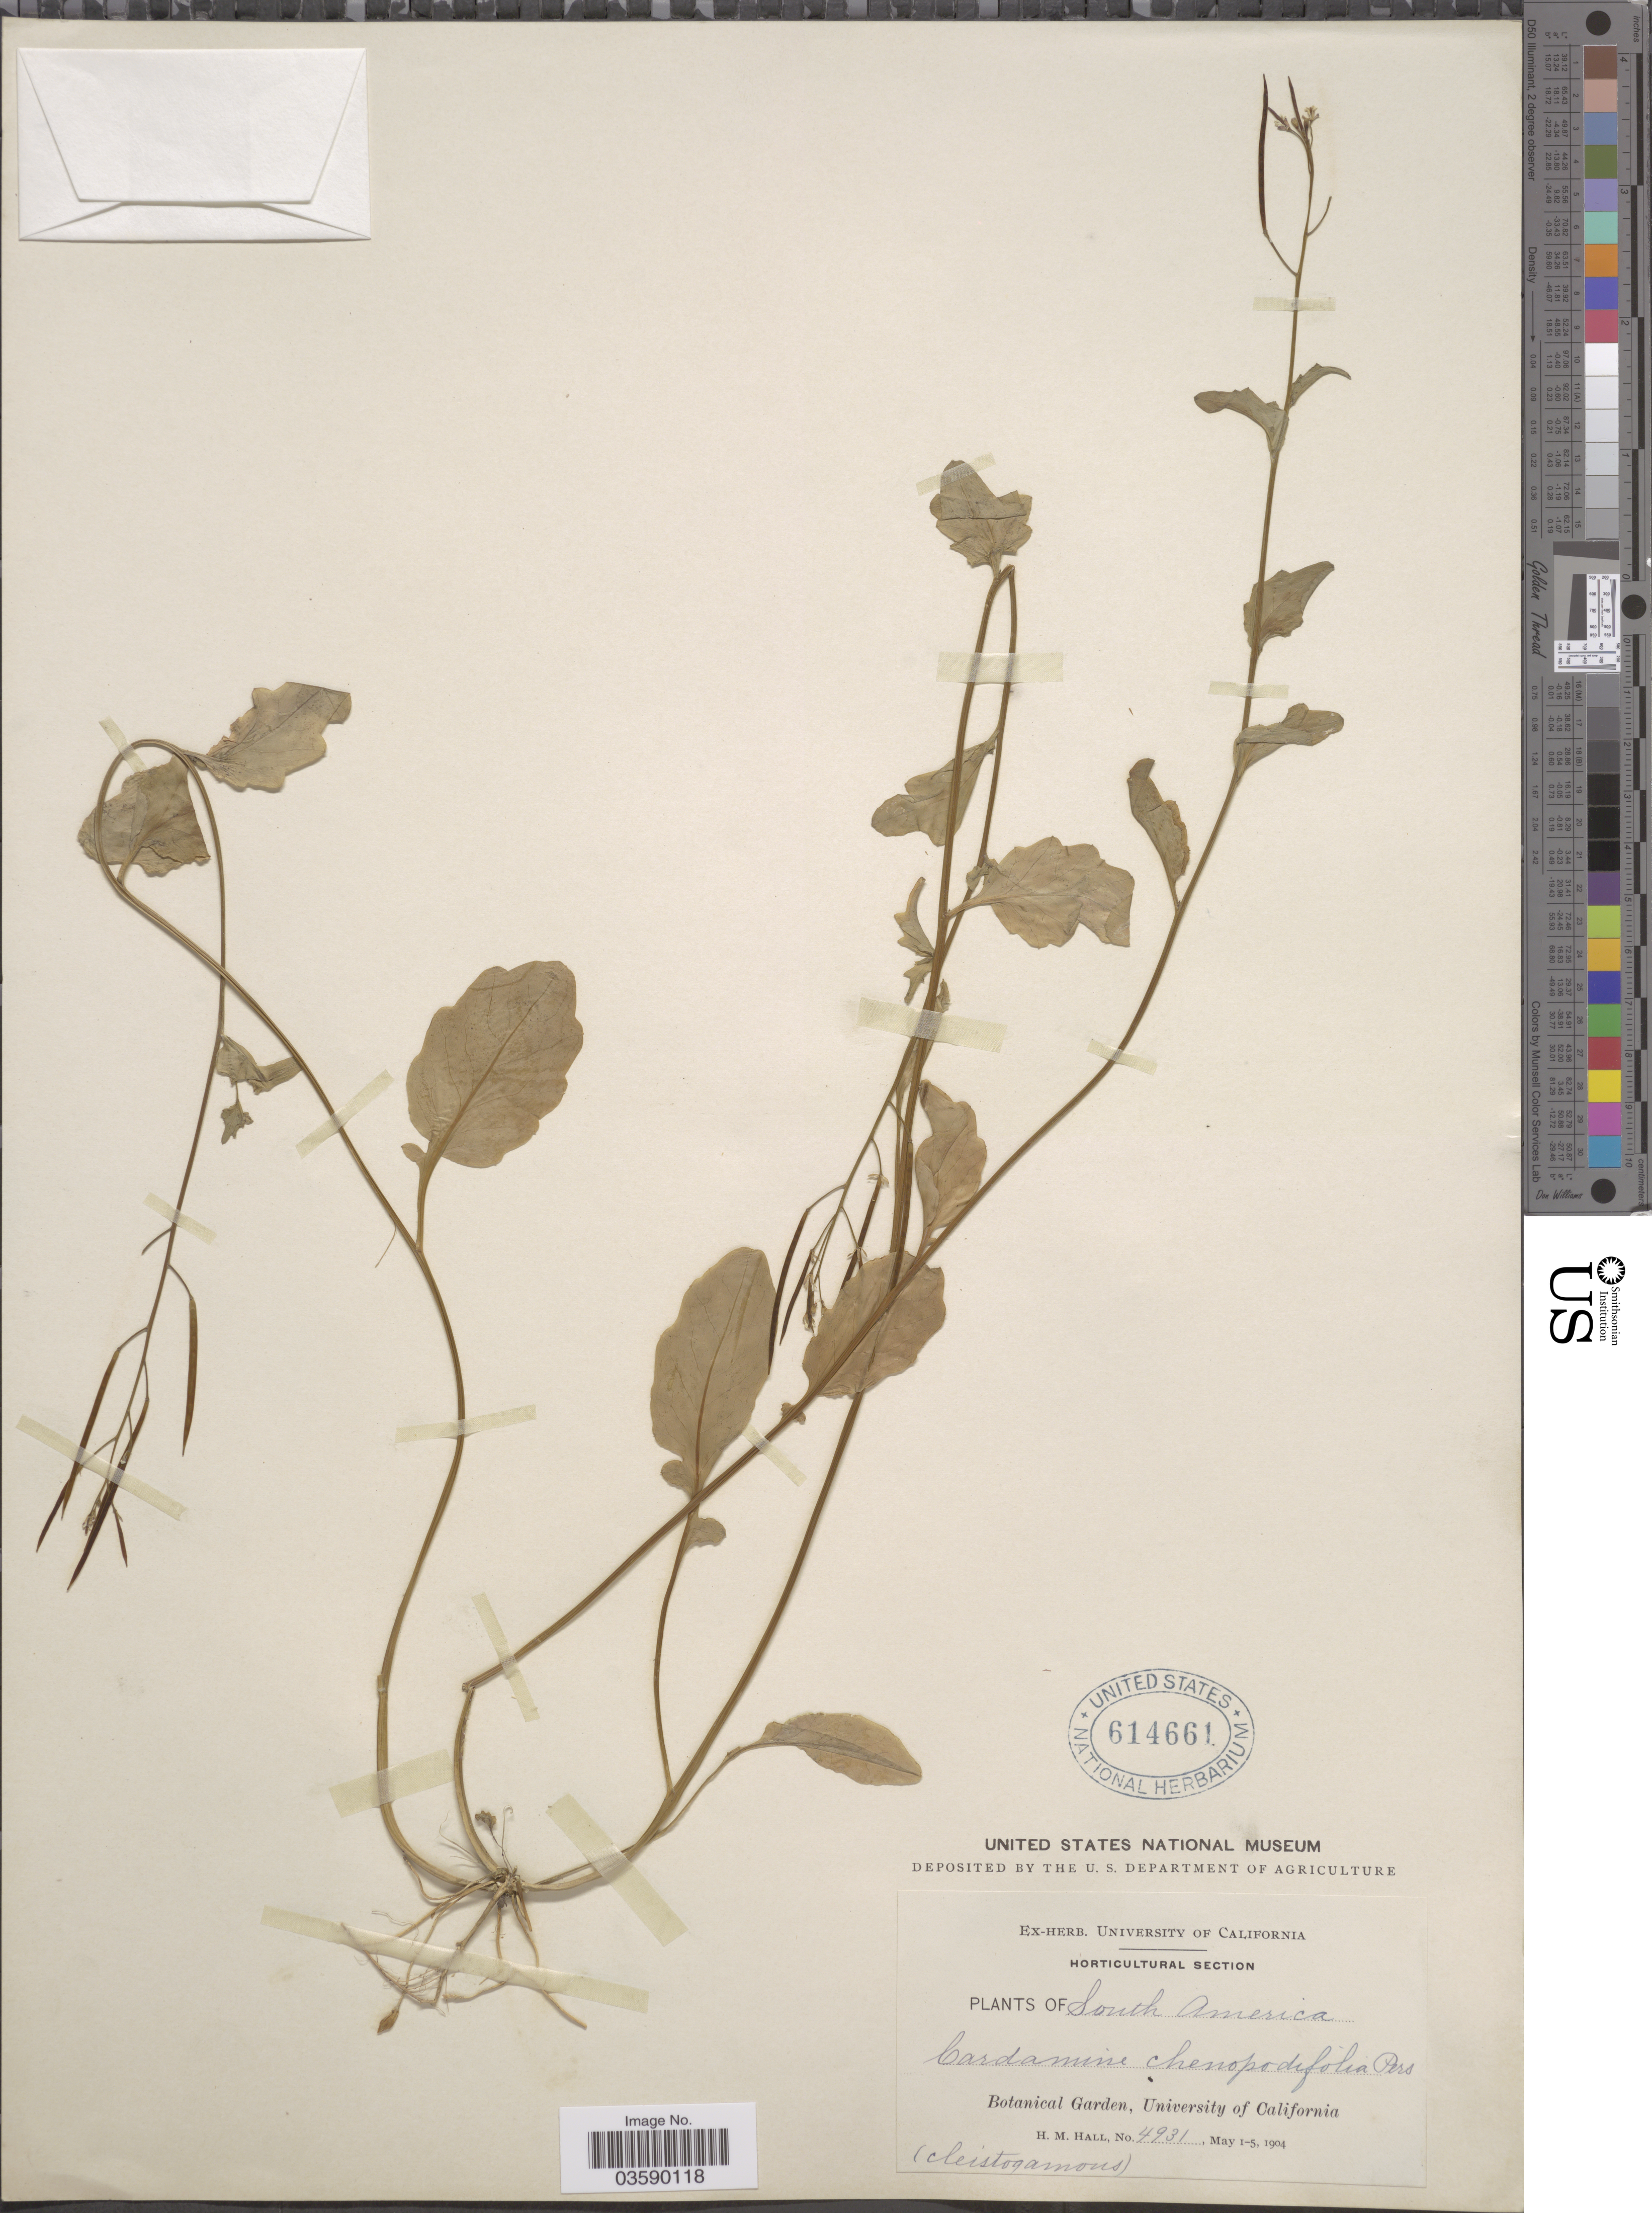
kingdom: Plantae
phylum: Tracheophyta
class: Magnoliopsida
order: Brassicales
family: Brassicaceae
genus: Cardamine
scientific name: Cardamine sp.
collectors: H. M. Hall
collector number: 4931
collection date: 1904-05-01/1904-05-05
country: United States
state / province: California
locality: Botanical Garden, University of California.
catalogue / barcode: US 614661